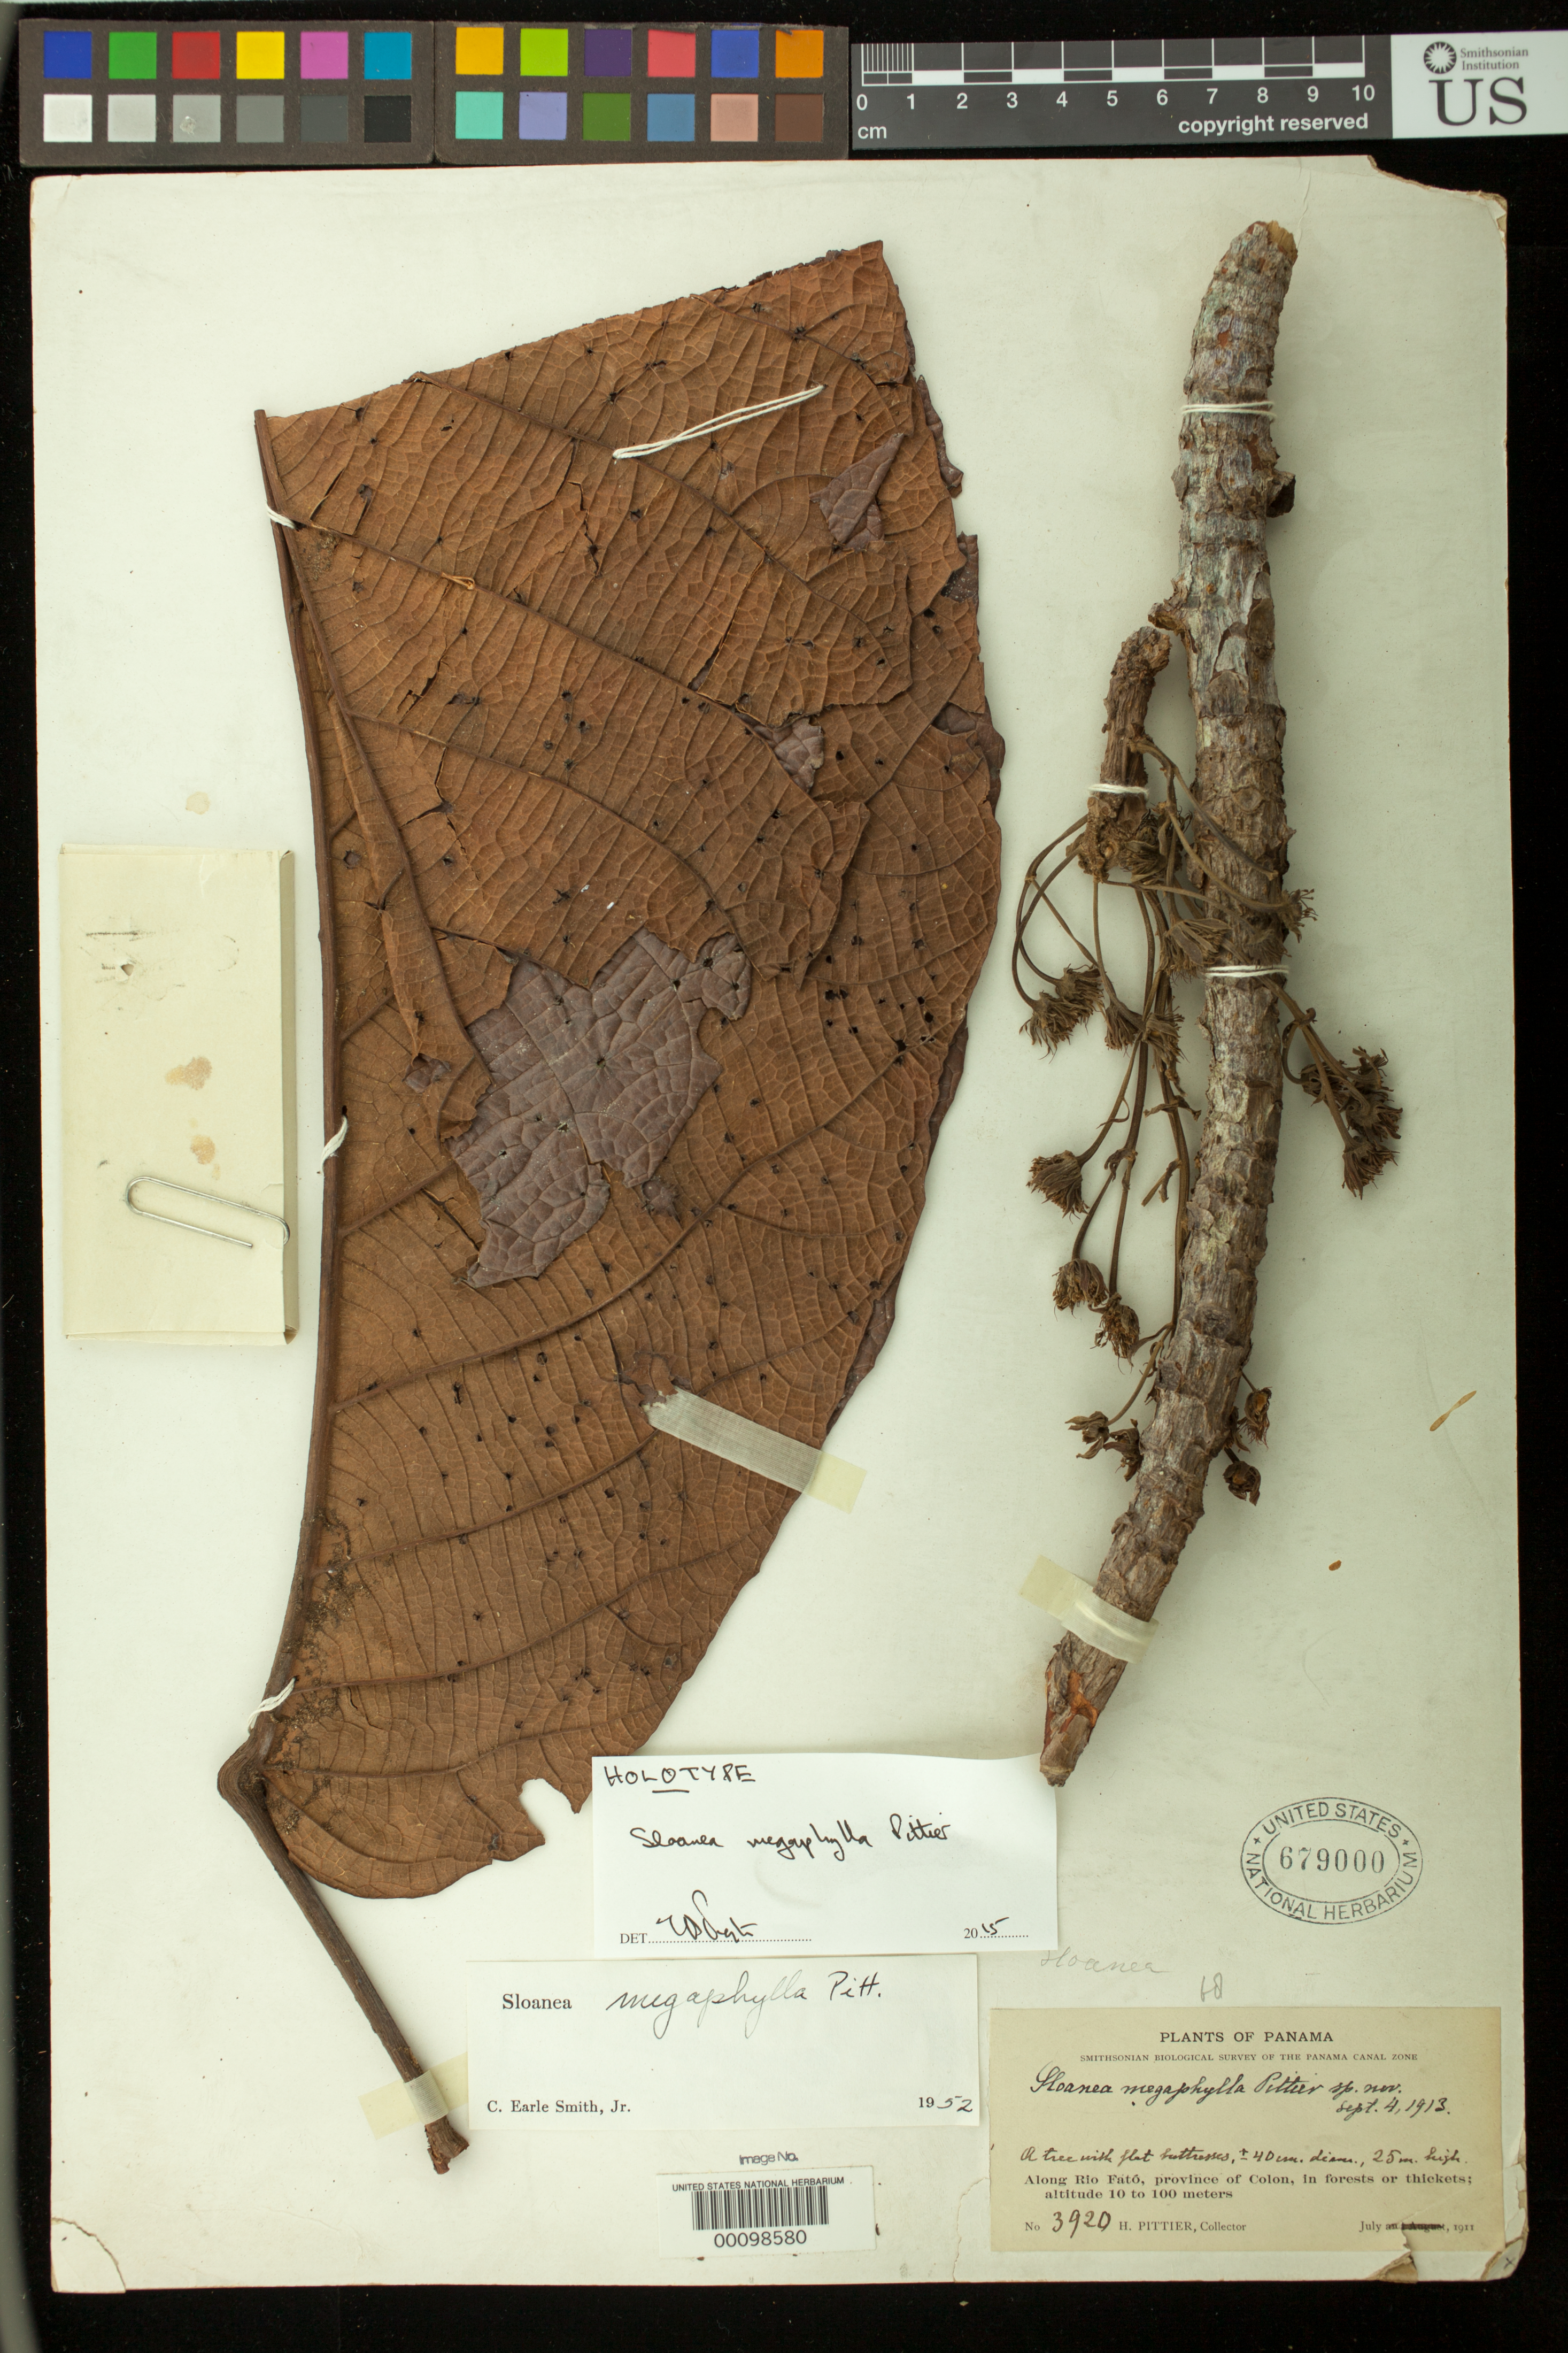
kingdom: Plantae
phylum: Tracheophyta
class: Magnoliopsida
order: Oxalidales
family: Elaeocarpaceae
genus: Sloanea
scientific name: Sloanea megaphylla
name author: Pittier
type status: Type Collection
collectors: H. F. Pittier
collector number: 3920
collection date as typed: Jul 1911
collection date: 1911-07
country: Panama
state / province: Colón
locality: Along Rio Fató, province of Colon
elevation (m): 10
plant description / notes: Presumably the type of Sloanea megaphylla Pittier, although the protologue cites type as Pittier 3919, 9 July 1911. 2 sheets at US of Pittier 3920 (USNH 678999 & 679000) are annotated by Pittier as "Sloanea megaphylla Pittier sp. nov.", with neither sheet annotated as type by Pittier; the type is almost certainly mis-cited in the protologue as Pittier 3919 at US is a type of Hydrangea panamensis Standl.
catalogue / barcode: US 679000